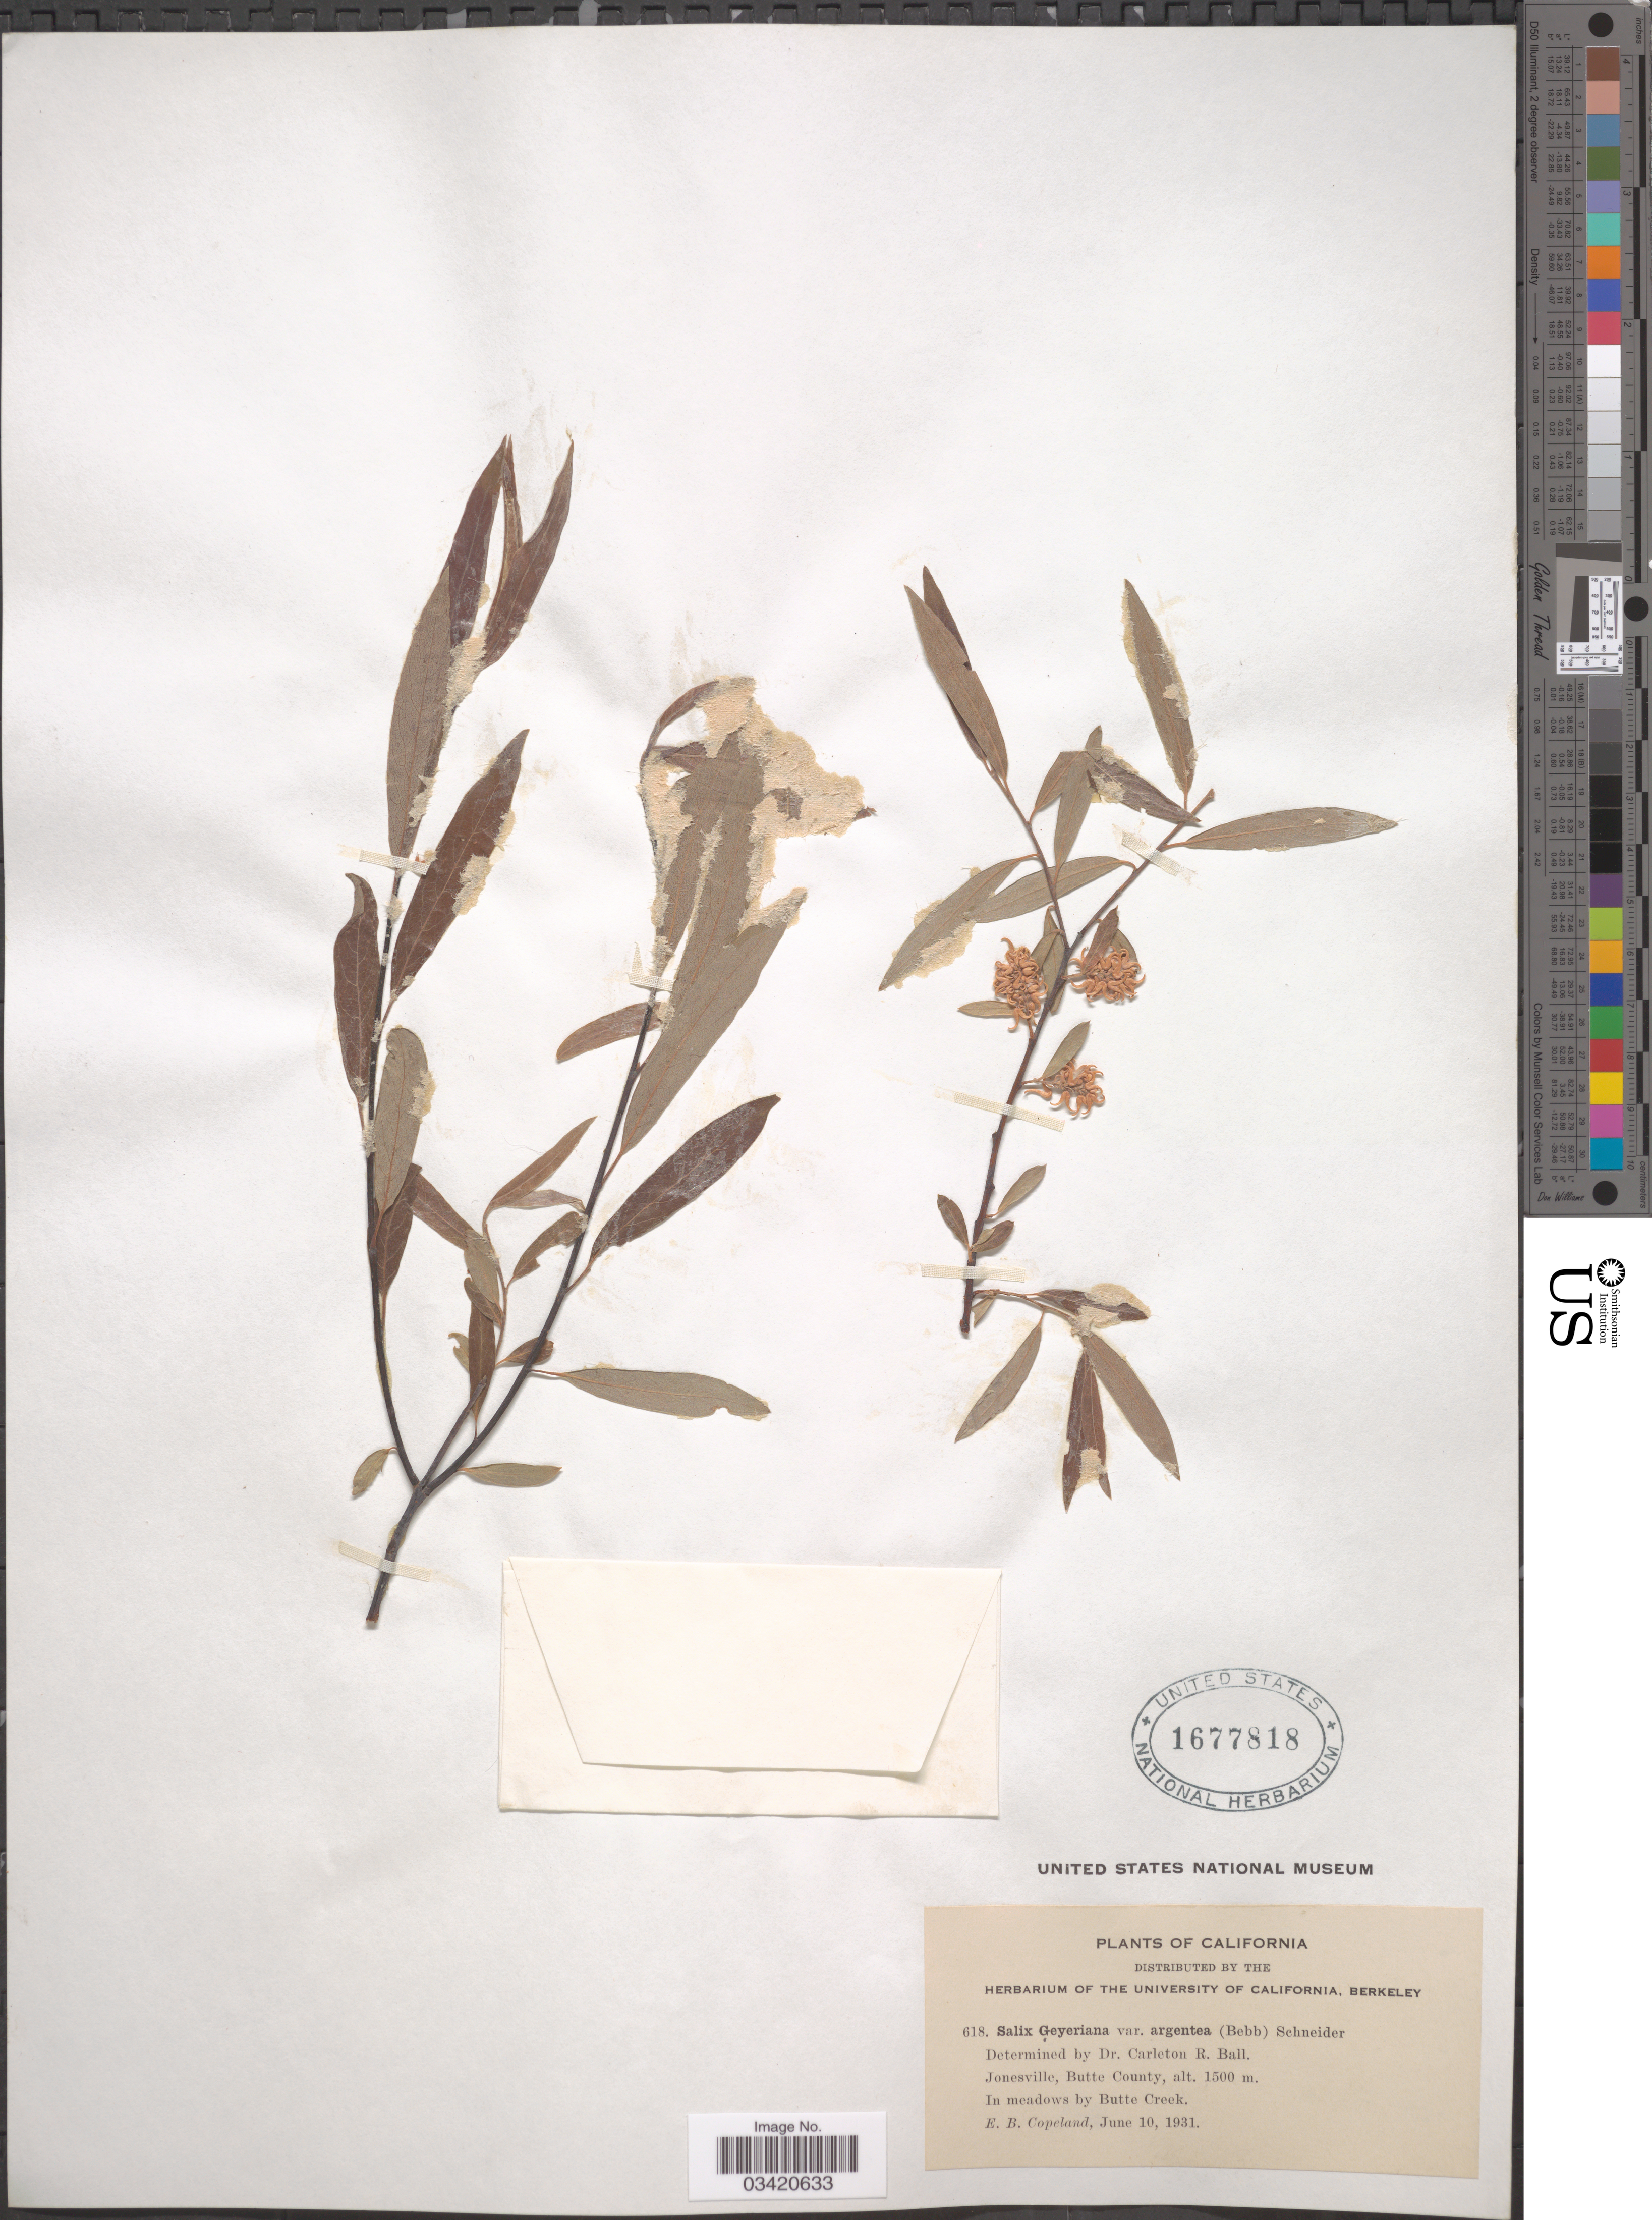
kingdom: Plantae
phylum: Tracheophyta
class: Magnoliopsida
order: Malpighiales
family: Salicaceae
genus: Salix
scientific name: Salix geyeriana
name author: Andersson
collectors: E. B. Copeland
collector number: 618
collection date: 1931-06-10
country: United States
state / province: California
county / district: Butte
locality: Jonesville, Butte County. In meadows by Butte Creek.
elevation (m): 1500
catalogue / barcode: US 1677818